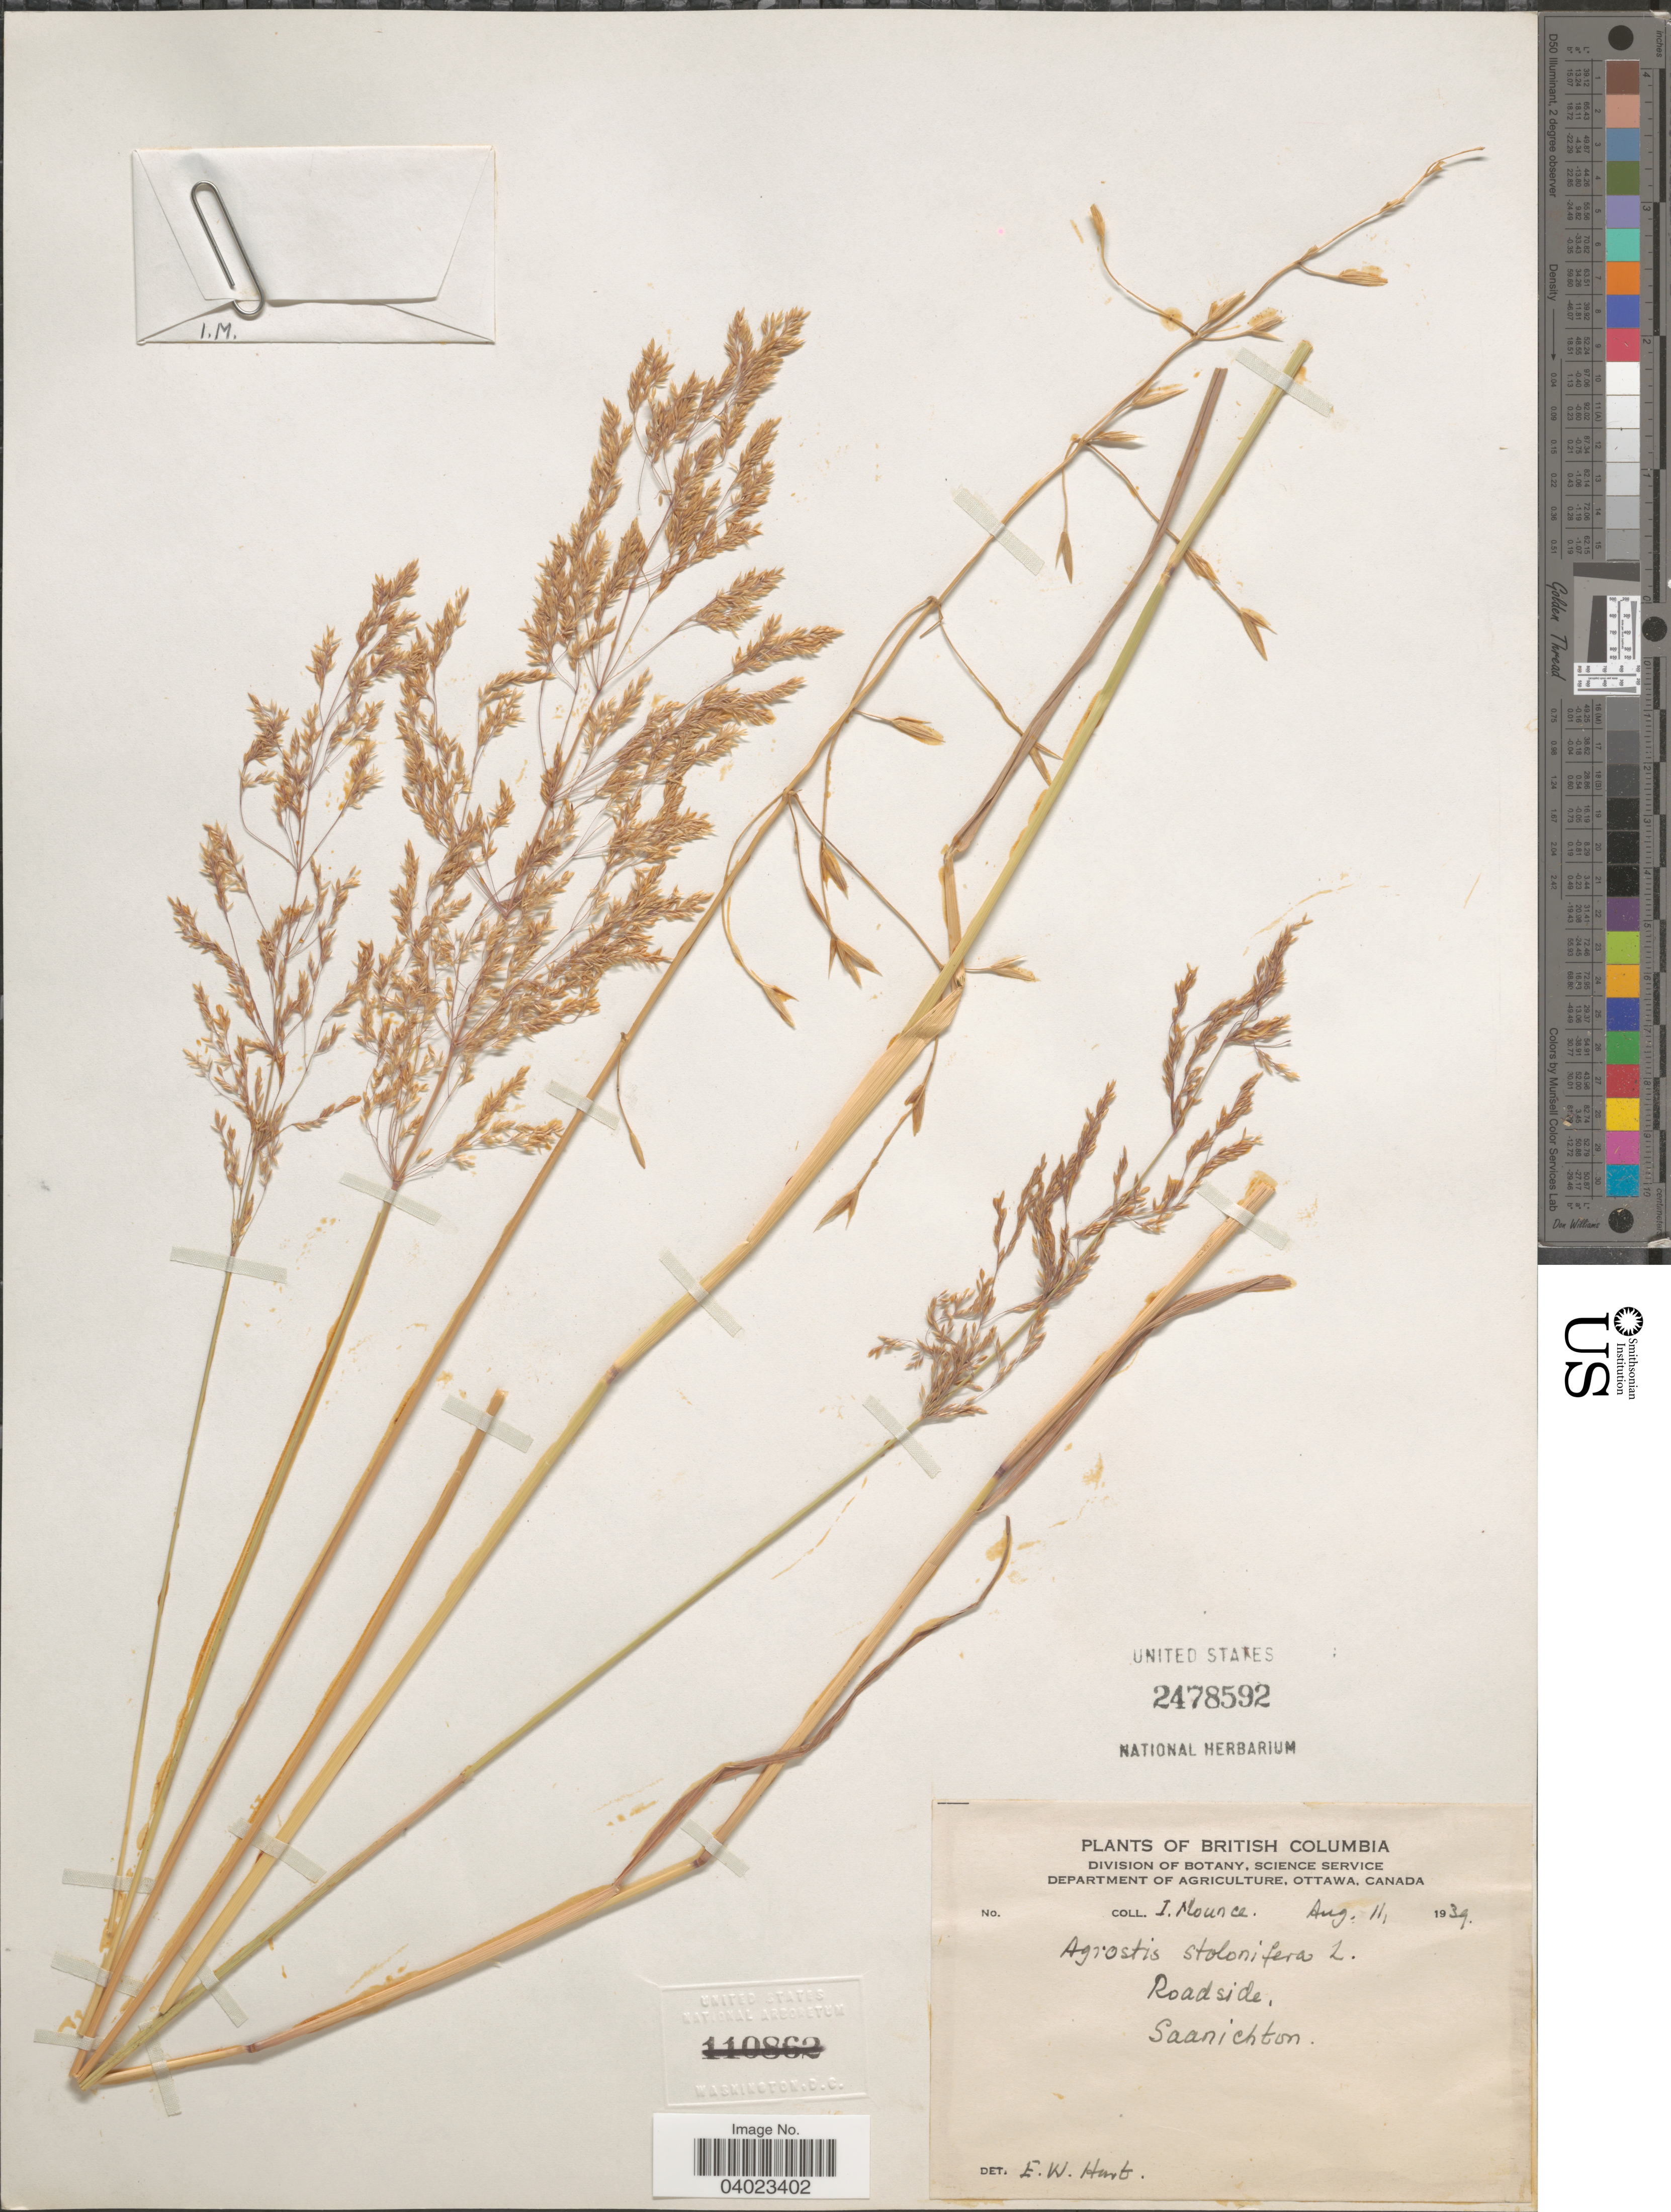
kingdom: Plantae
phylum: Tracheophyta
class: Liliopsida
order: Poales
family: Poaceae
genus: Agrostis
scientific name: Agrostis stolonifera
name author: L.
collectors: I. Mounce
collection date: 1939-08-11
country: Canada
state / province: British Columbia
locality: Roadside, Saanichton.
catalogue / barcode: US 2478592